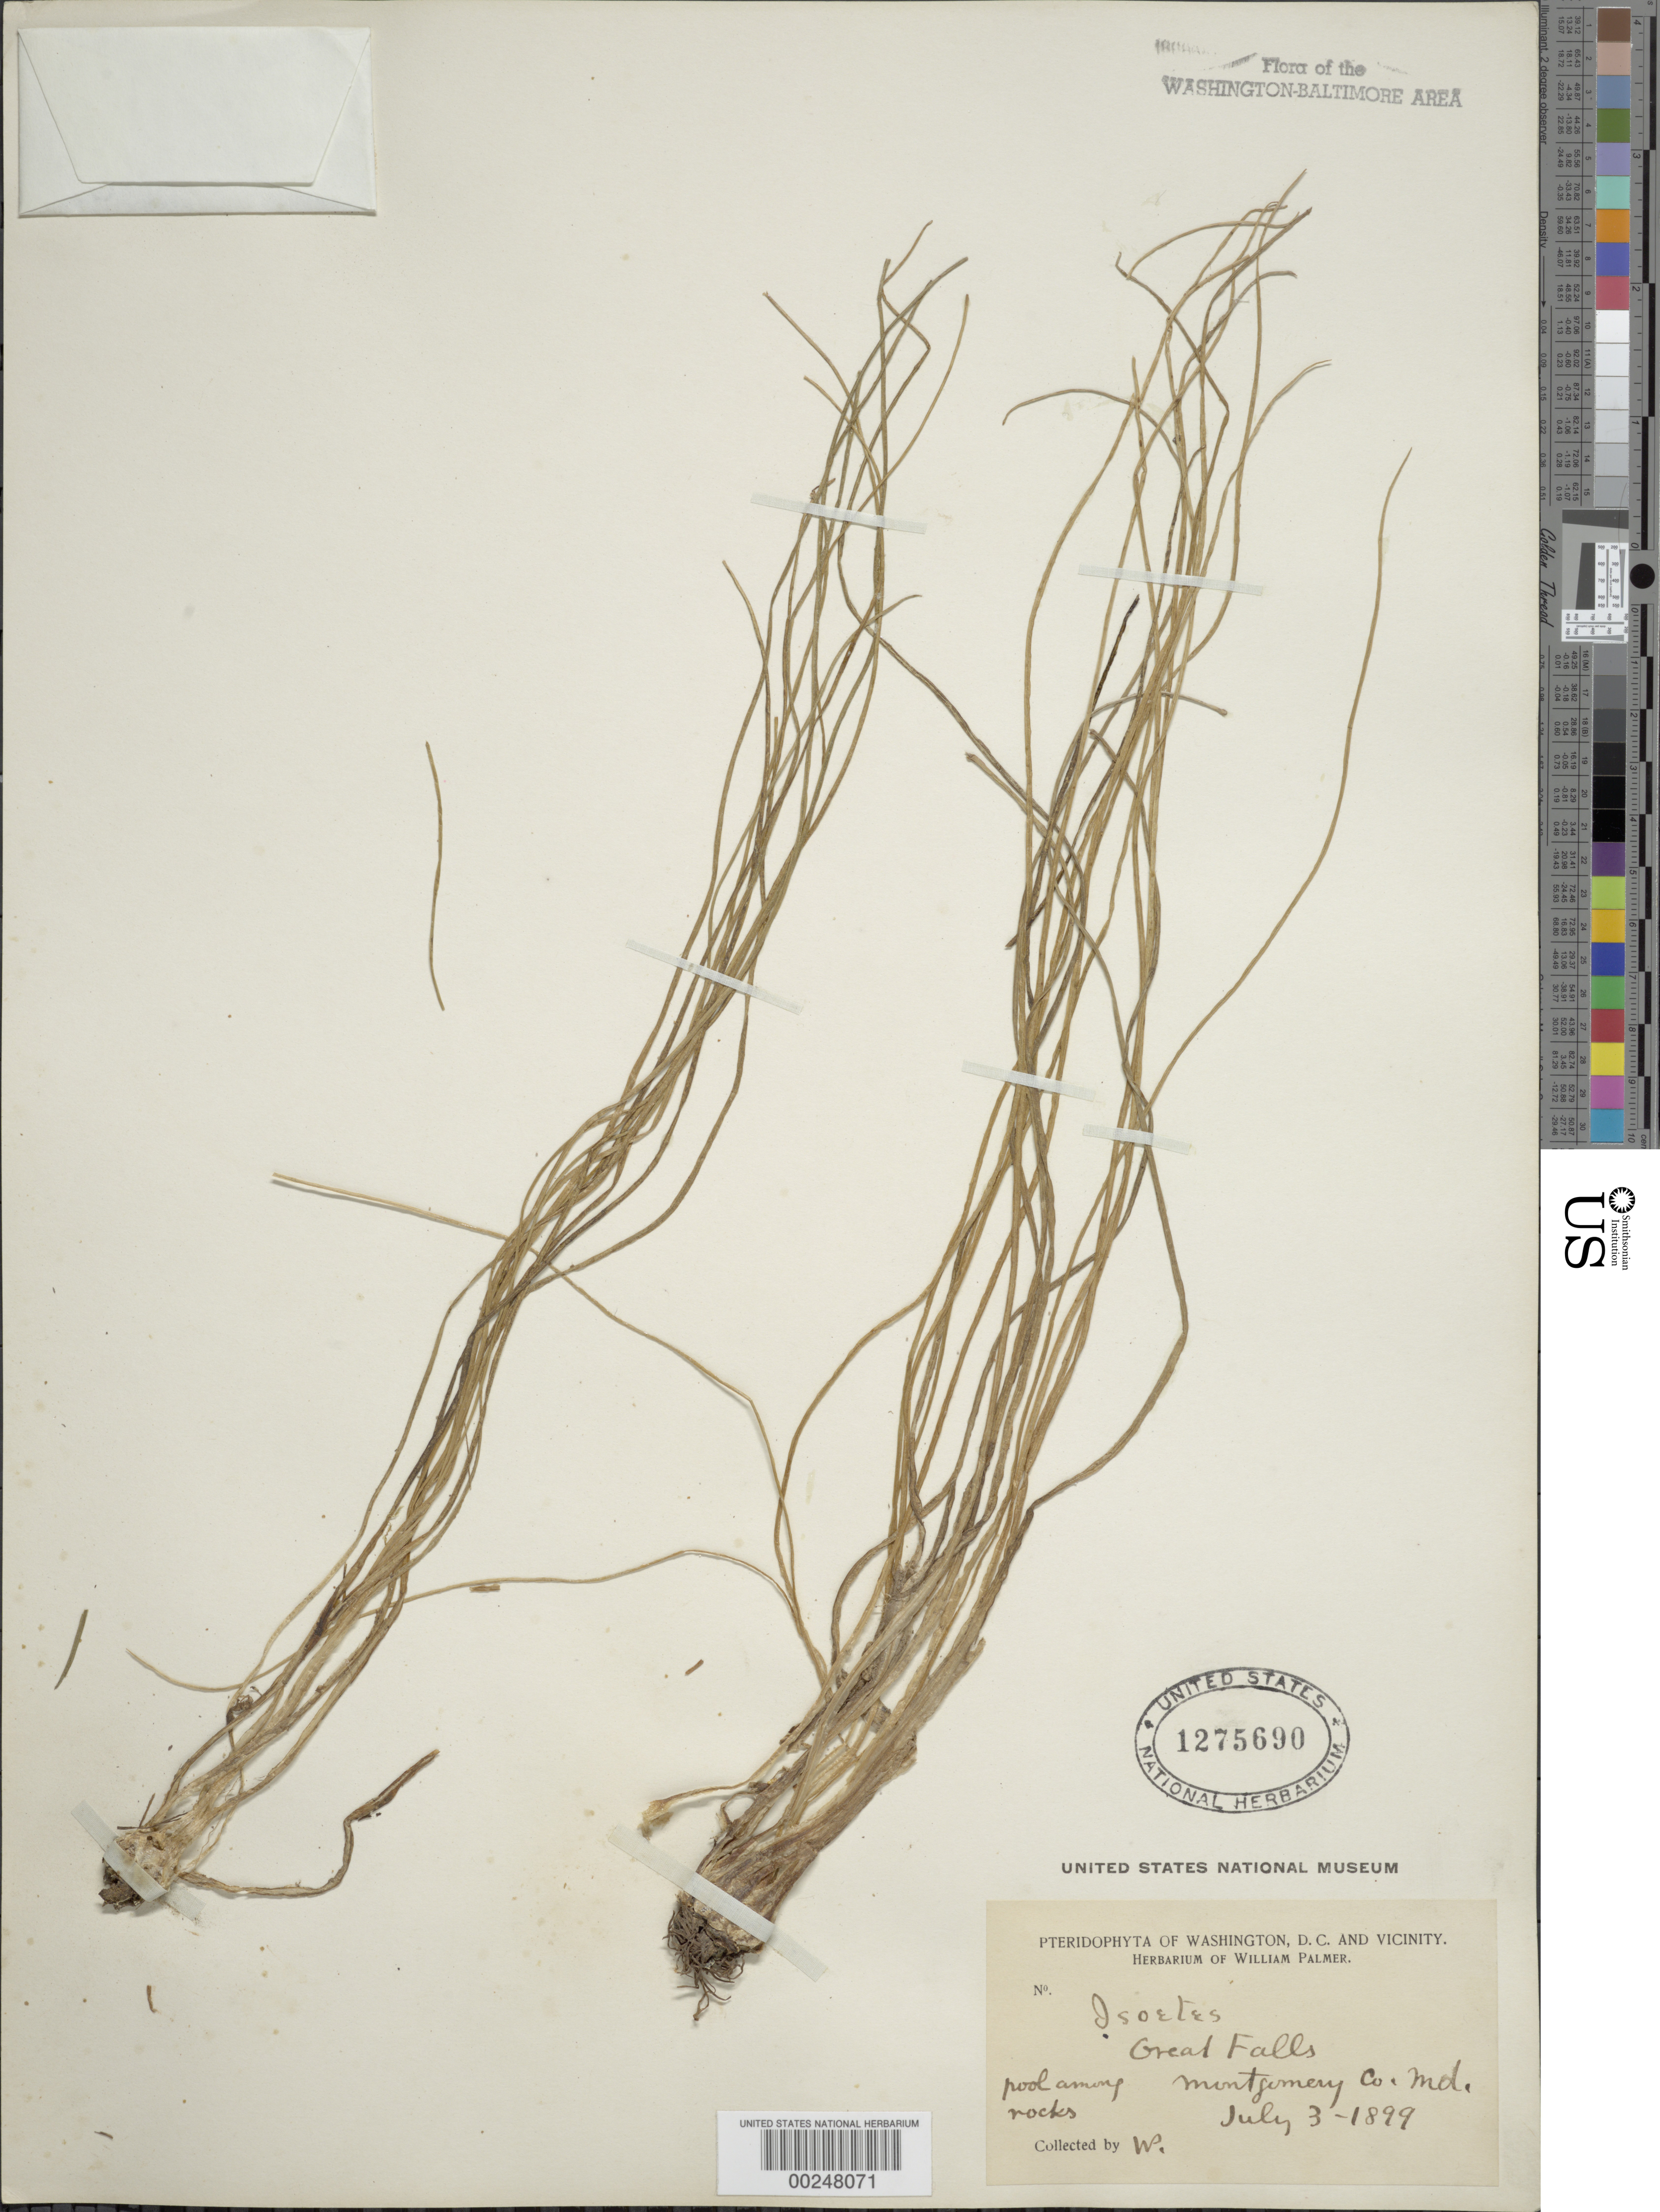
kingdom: Plantae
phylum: Tracheophyta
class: Lycopodiopsida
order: Isoetales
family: Isoetaceae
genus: Isoetes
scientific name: Isoetes engelmannii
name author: A. Braun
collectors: W. Palmer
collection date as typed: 03 Jul 1899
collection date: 1899-07-03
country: United States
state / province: Maryland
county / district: Montgomery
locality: Great Falls C. & O. Canal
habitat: Pool among rocks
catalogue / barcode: US 1275690